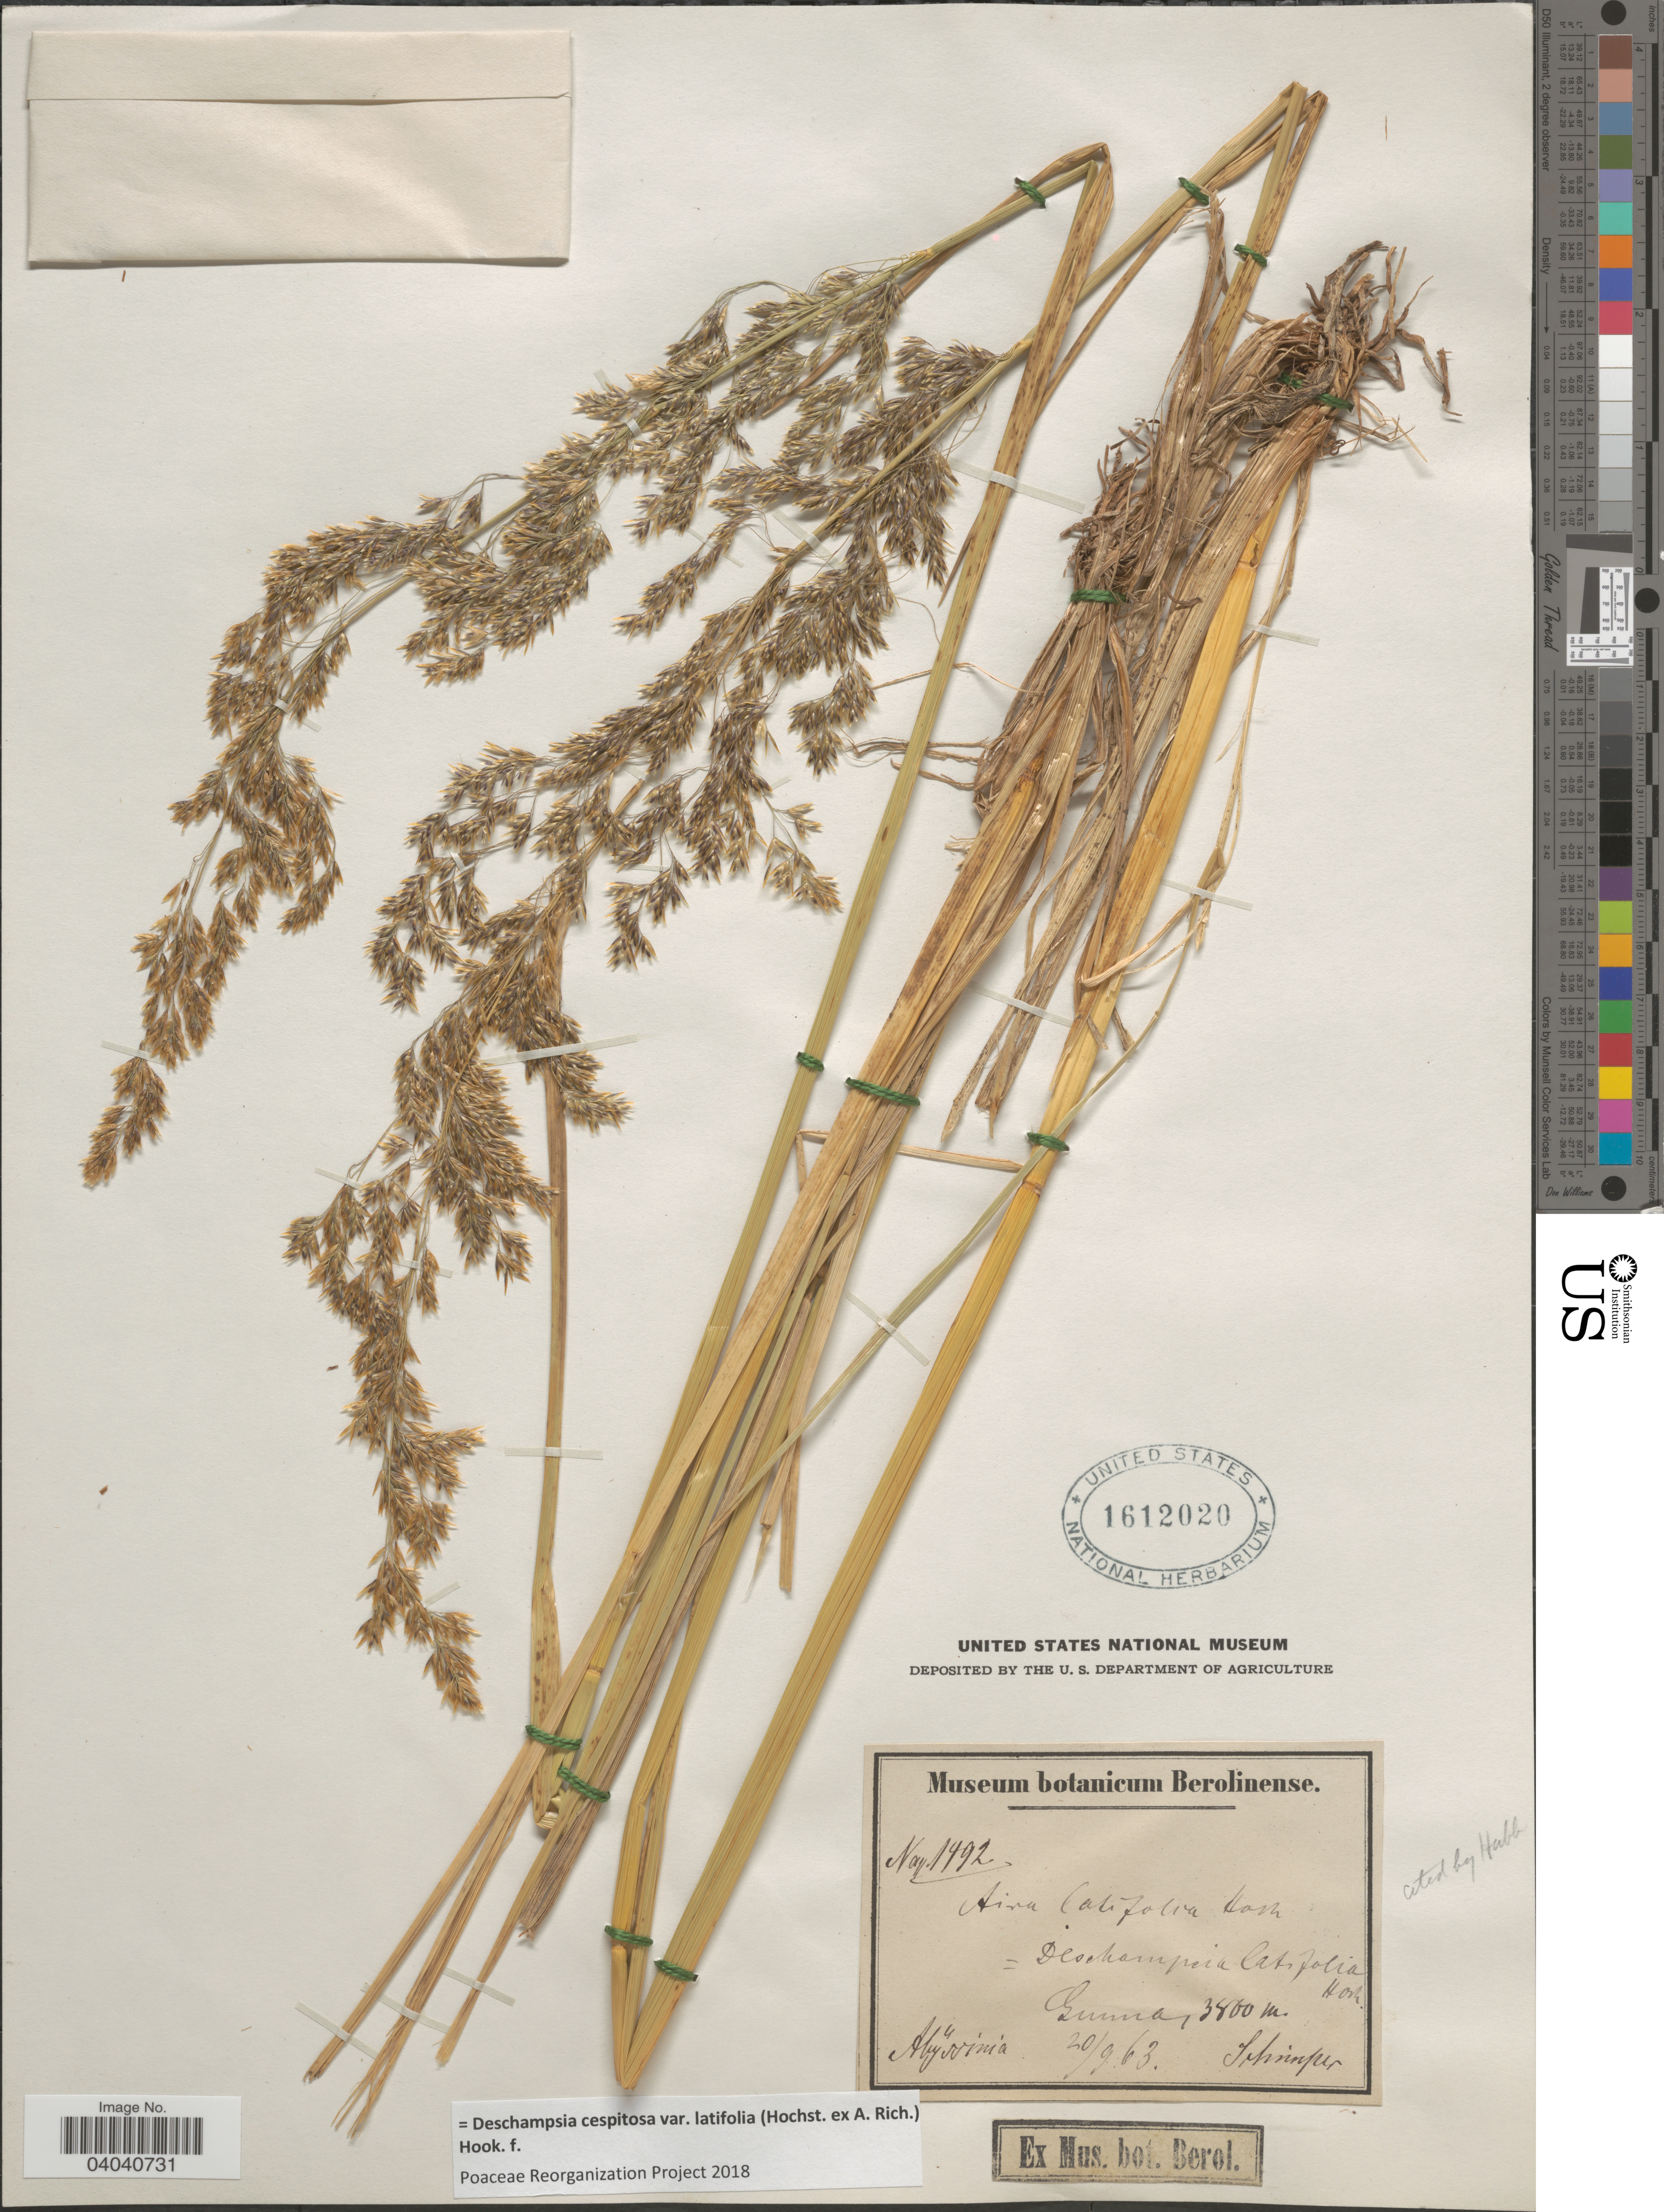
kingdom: Plantae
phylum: Tracheophyta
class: Liliopsida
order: Poales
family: Poaceae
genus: Deschampsia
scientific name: Deschampsia cespitosa var. latifolia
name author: (Hochst. ex A. Rich.) Hook. f.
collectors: -. Schimper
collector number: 1492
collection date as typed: Transcribed d/m/y: 20/9/63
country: Ethiopia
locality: Gurma. Abyssinia.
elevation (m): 3400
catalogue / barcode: US 1612020